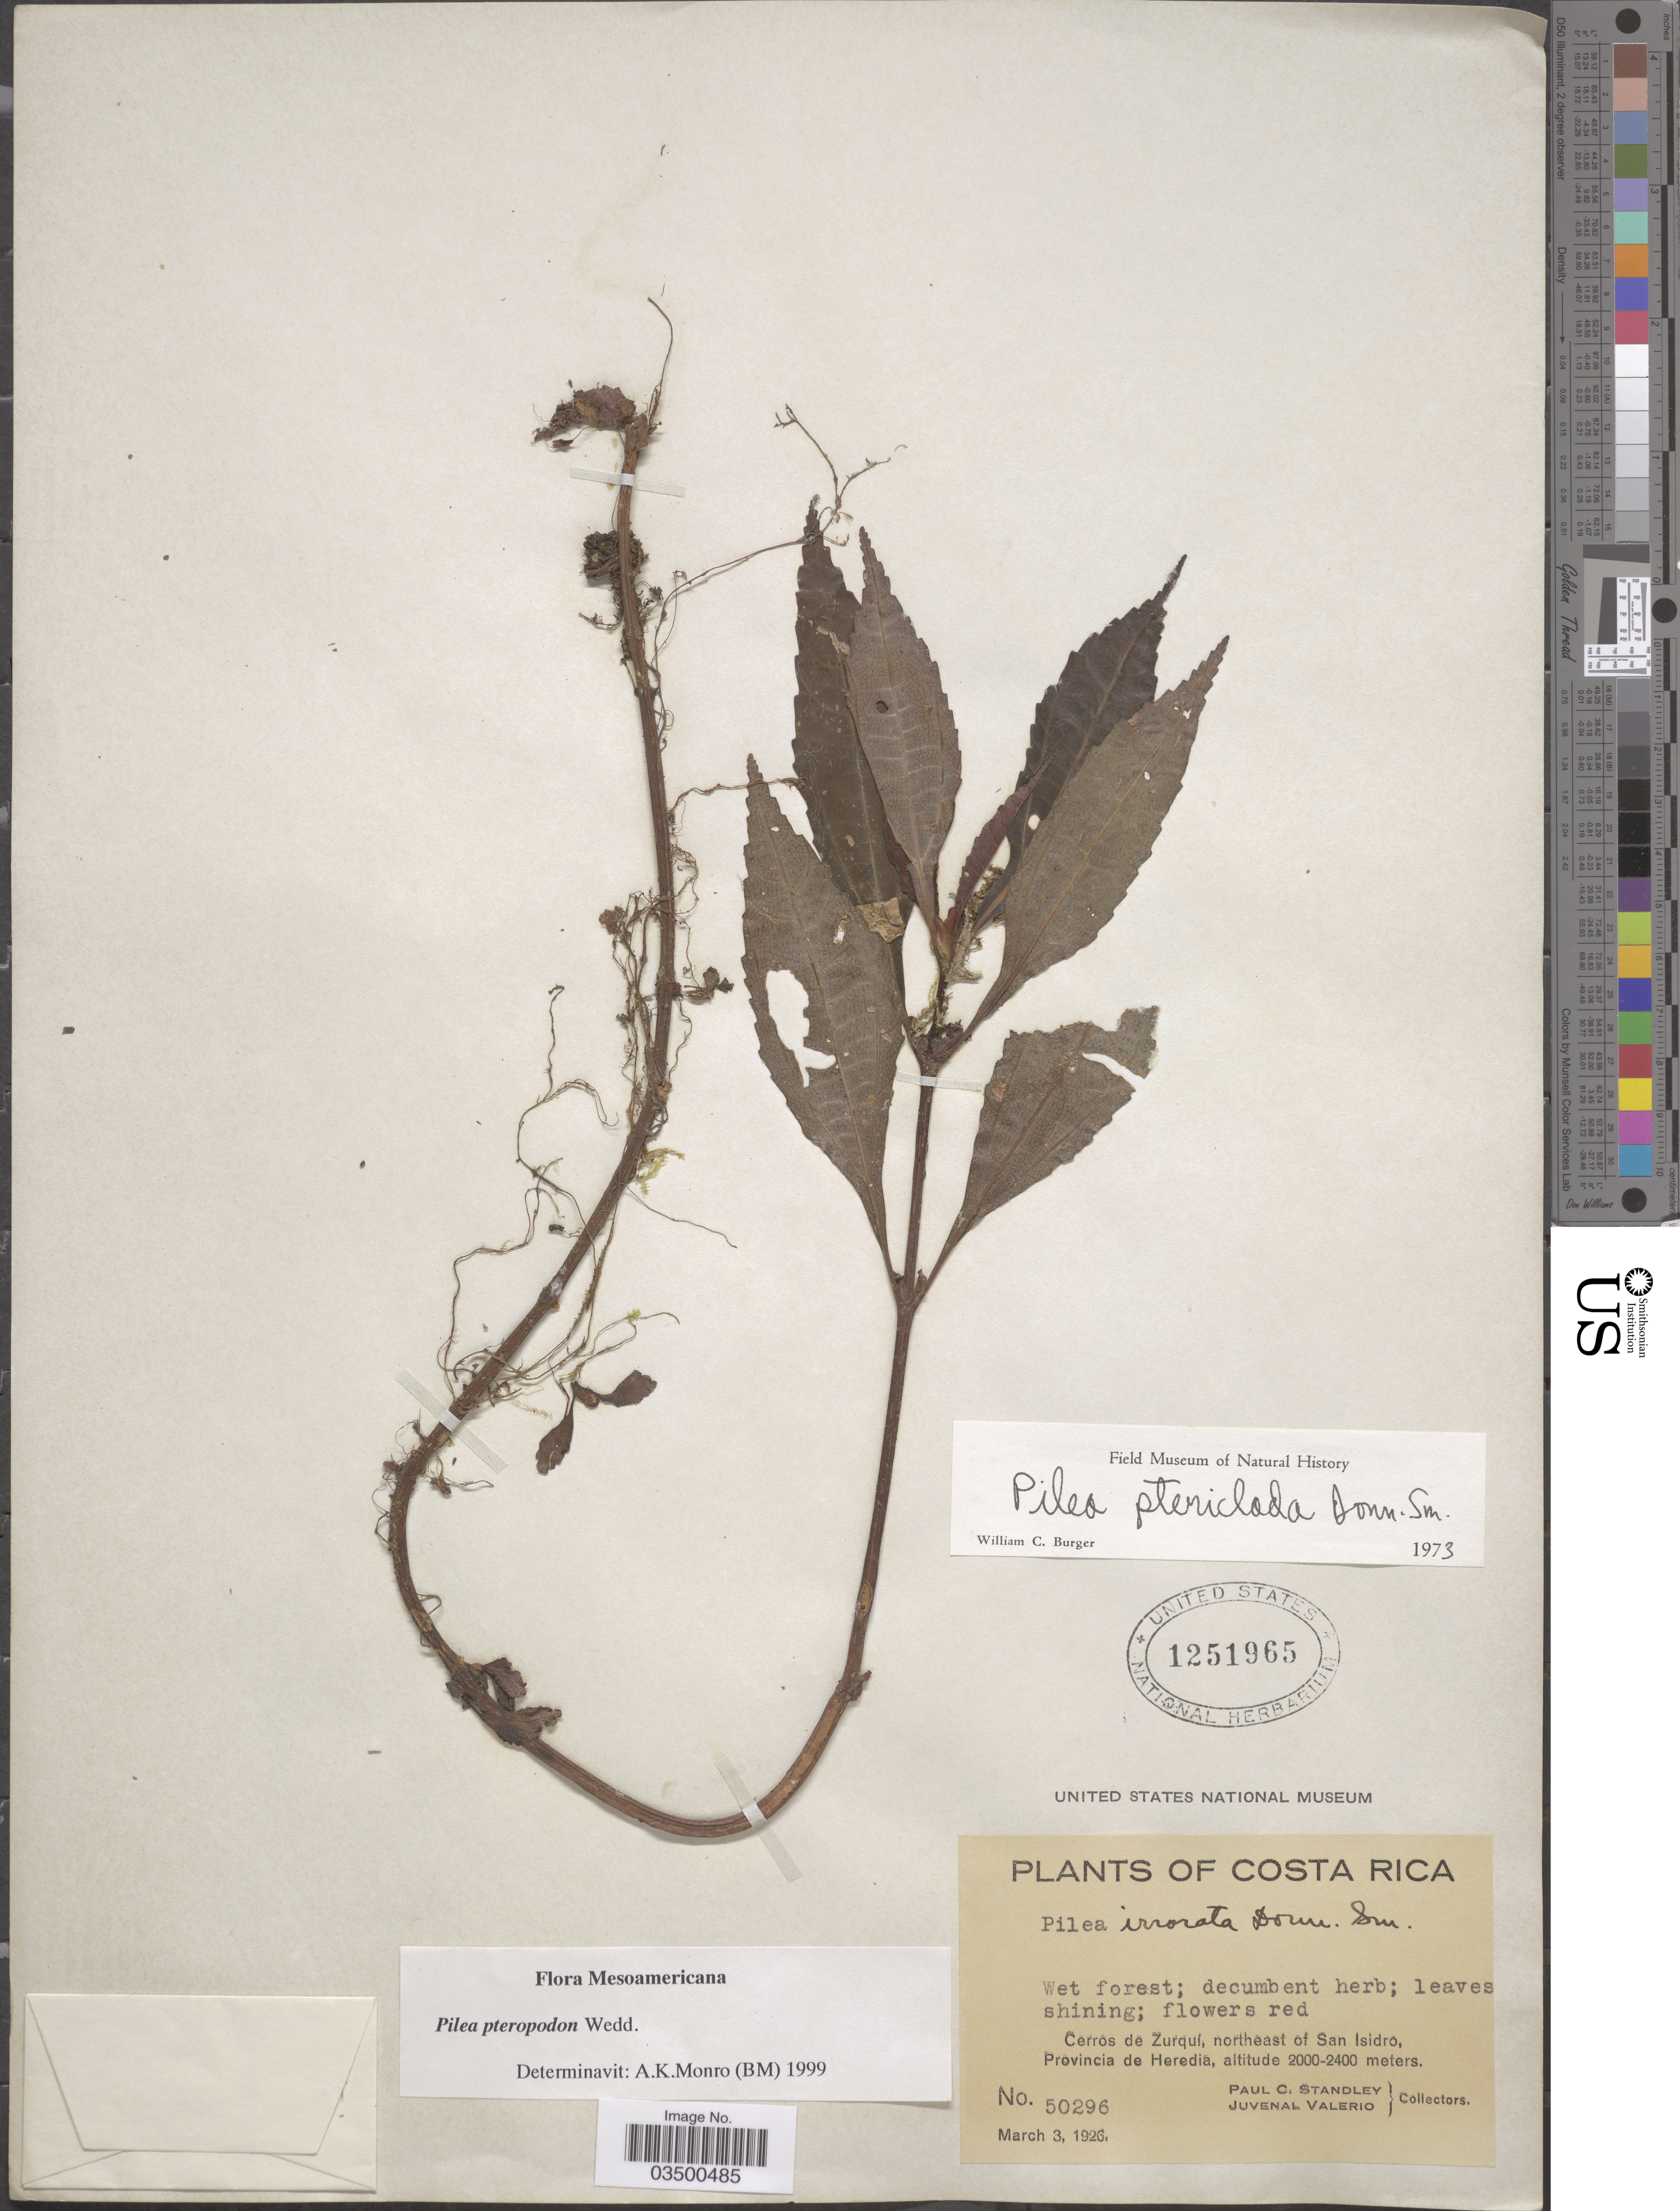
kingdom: Plantae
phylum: Tracheophyta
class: Magnoliopsida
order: Rosales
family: Urticaceae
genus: Pilea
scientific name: Pilea pteropodon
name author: Wedd.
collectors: P. C. Standley & J. Valerio R.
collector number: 50296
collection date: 1926-03-03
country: Costa Rica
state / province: Heredia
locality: Cerros de Zurqui, northeast of San Isidro, Provincia de Heredia.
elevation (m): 2000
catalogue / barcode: US 1251965